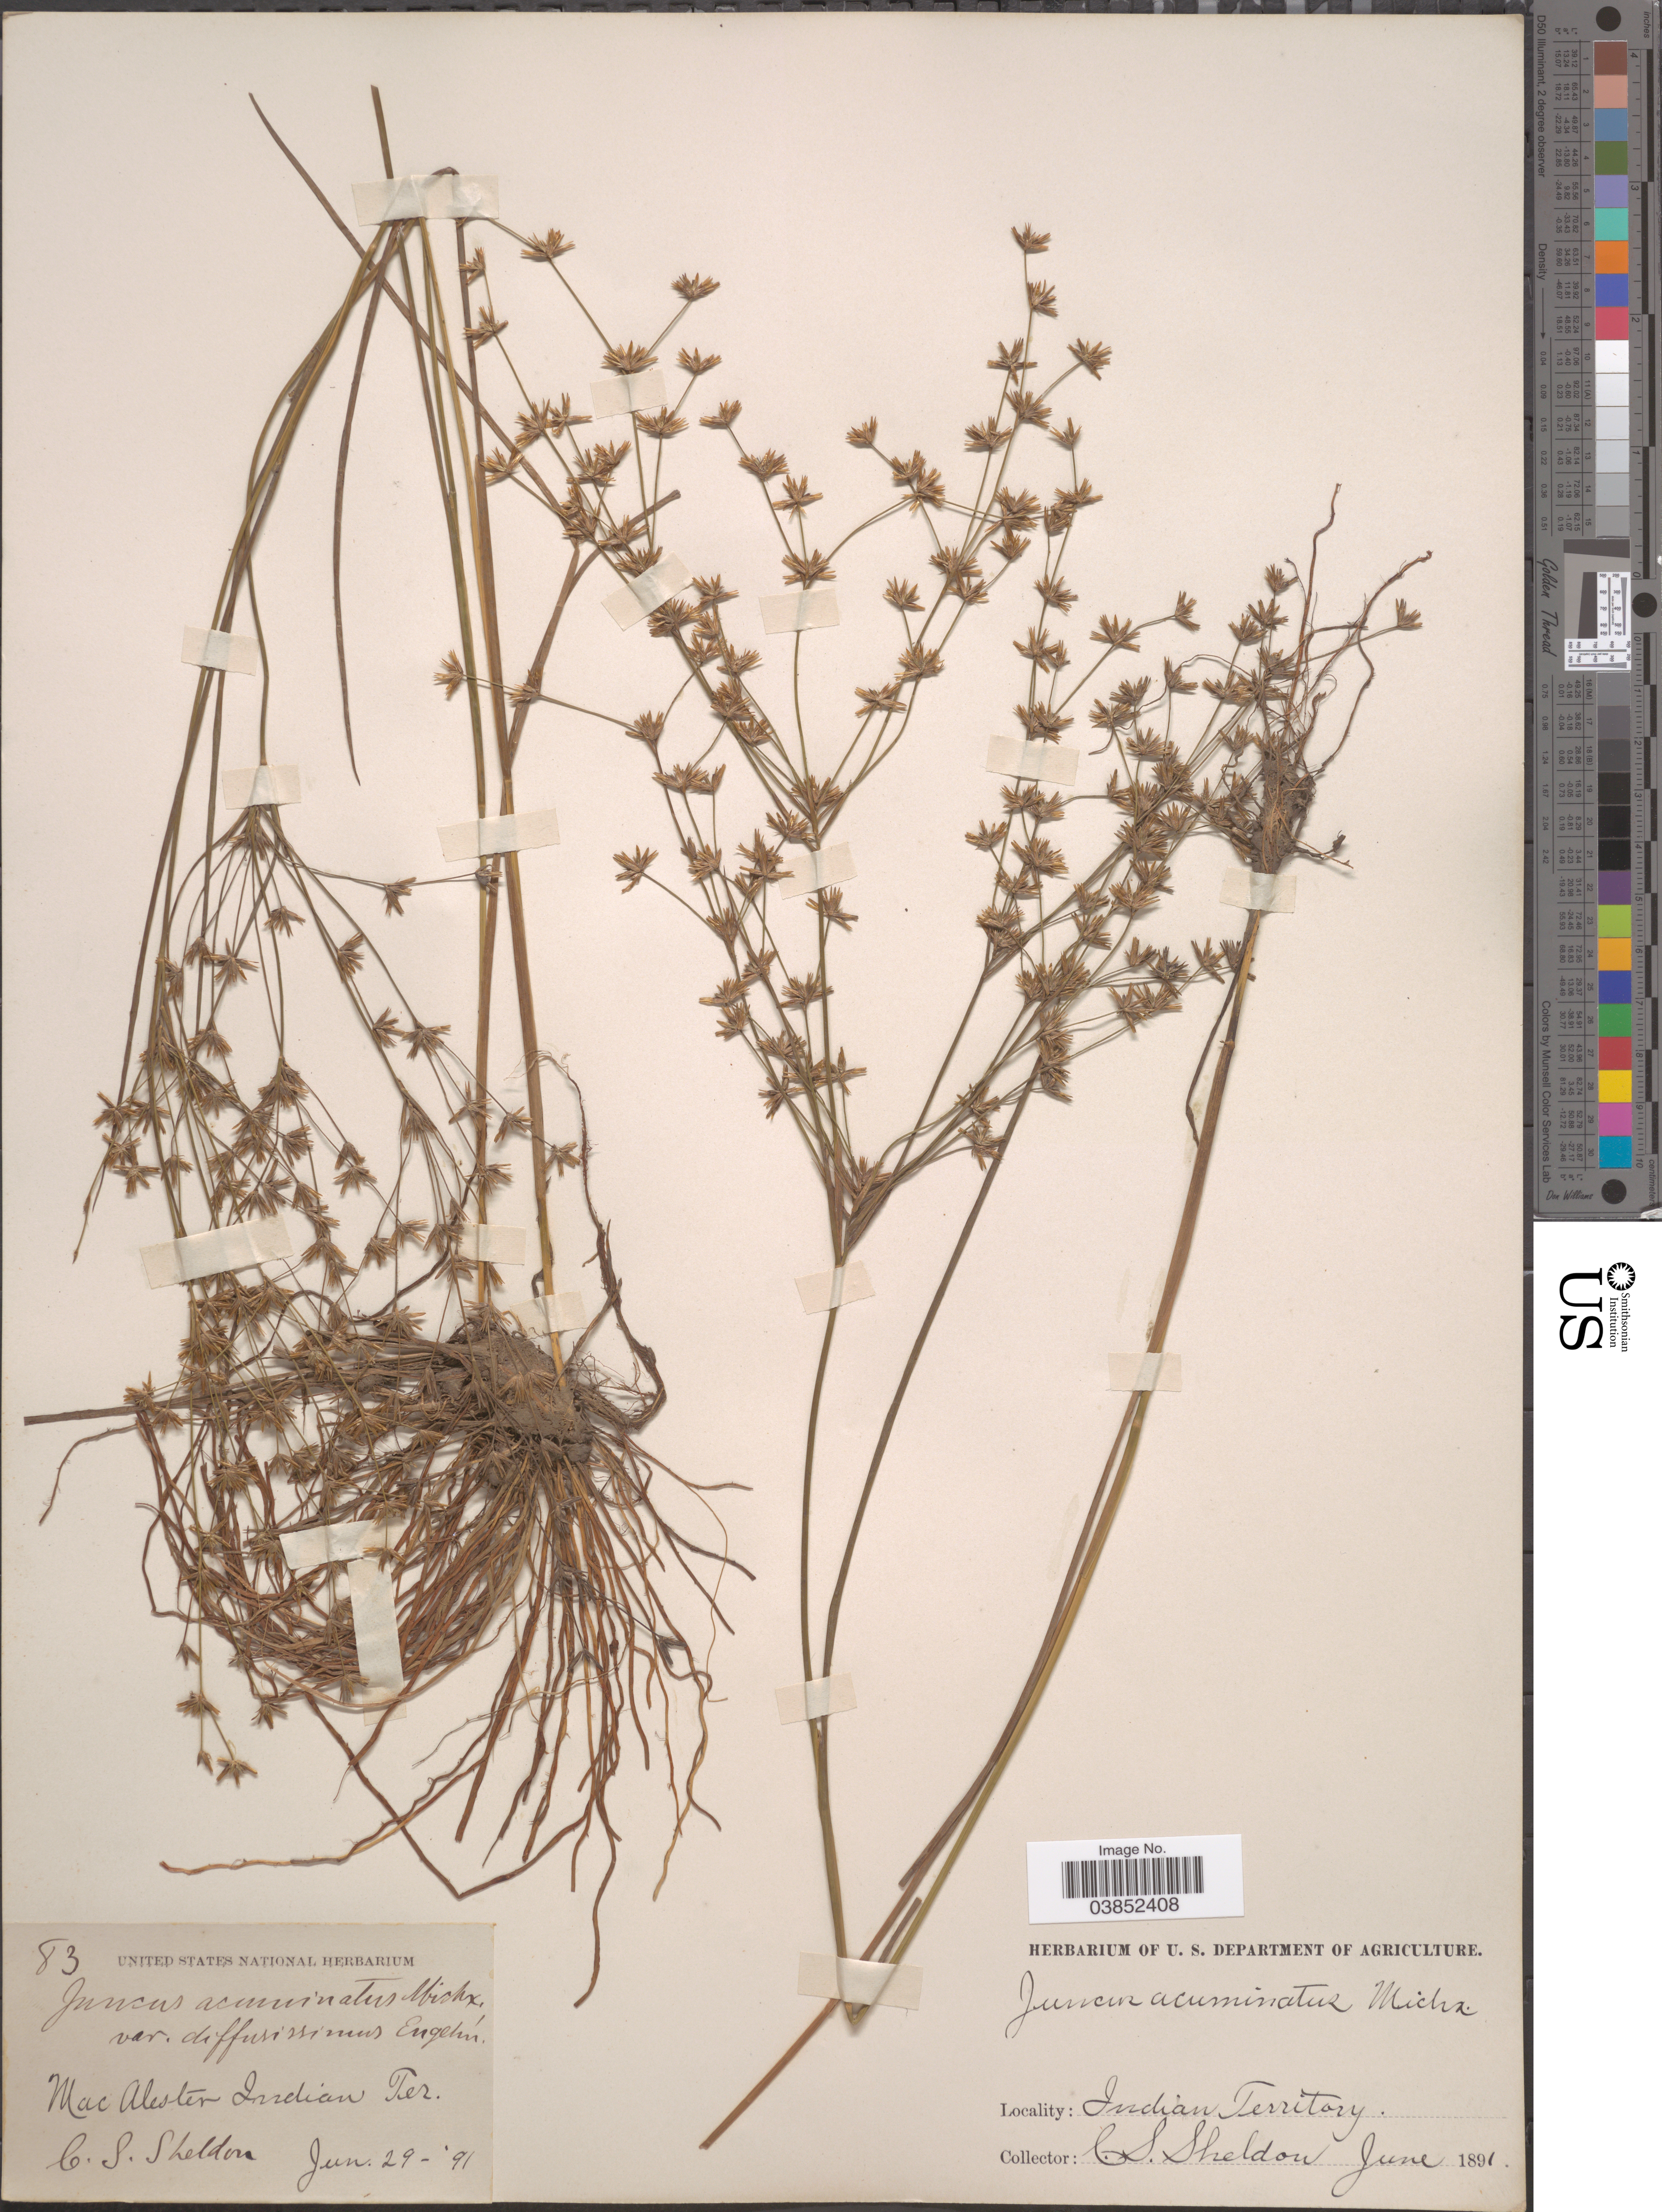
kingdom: Plantae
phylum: Tracheophyta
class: Liliopsida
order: Poales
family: Juncaceae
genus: Juncus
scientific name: Juncus diffusissimus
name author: Buckley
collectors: C. S. Sheldon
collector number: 83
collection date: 1891-06-29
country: United States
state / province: Oklahoma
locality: Mac Alester Indian Territory.